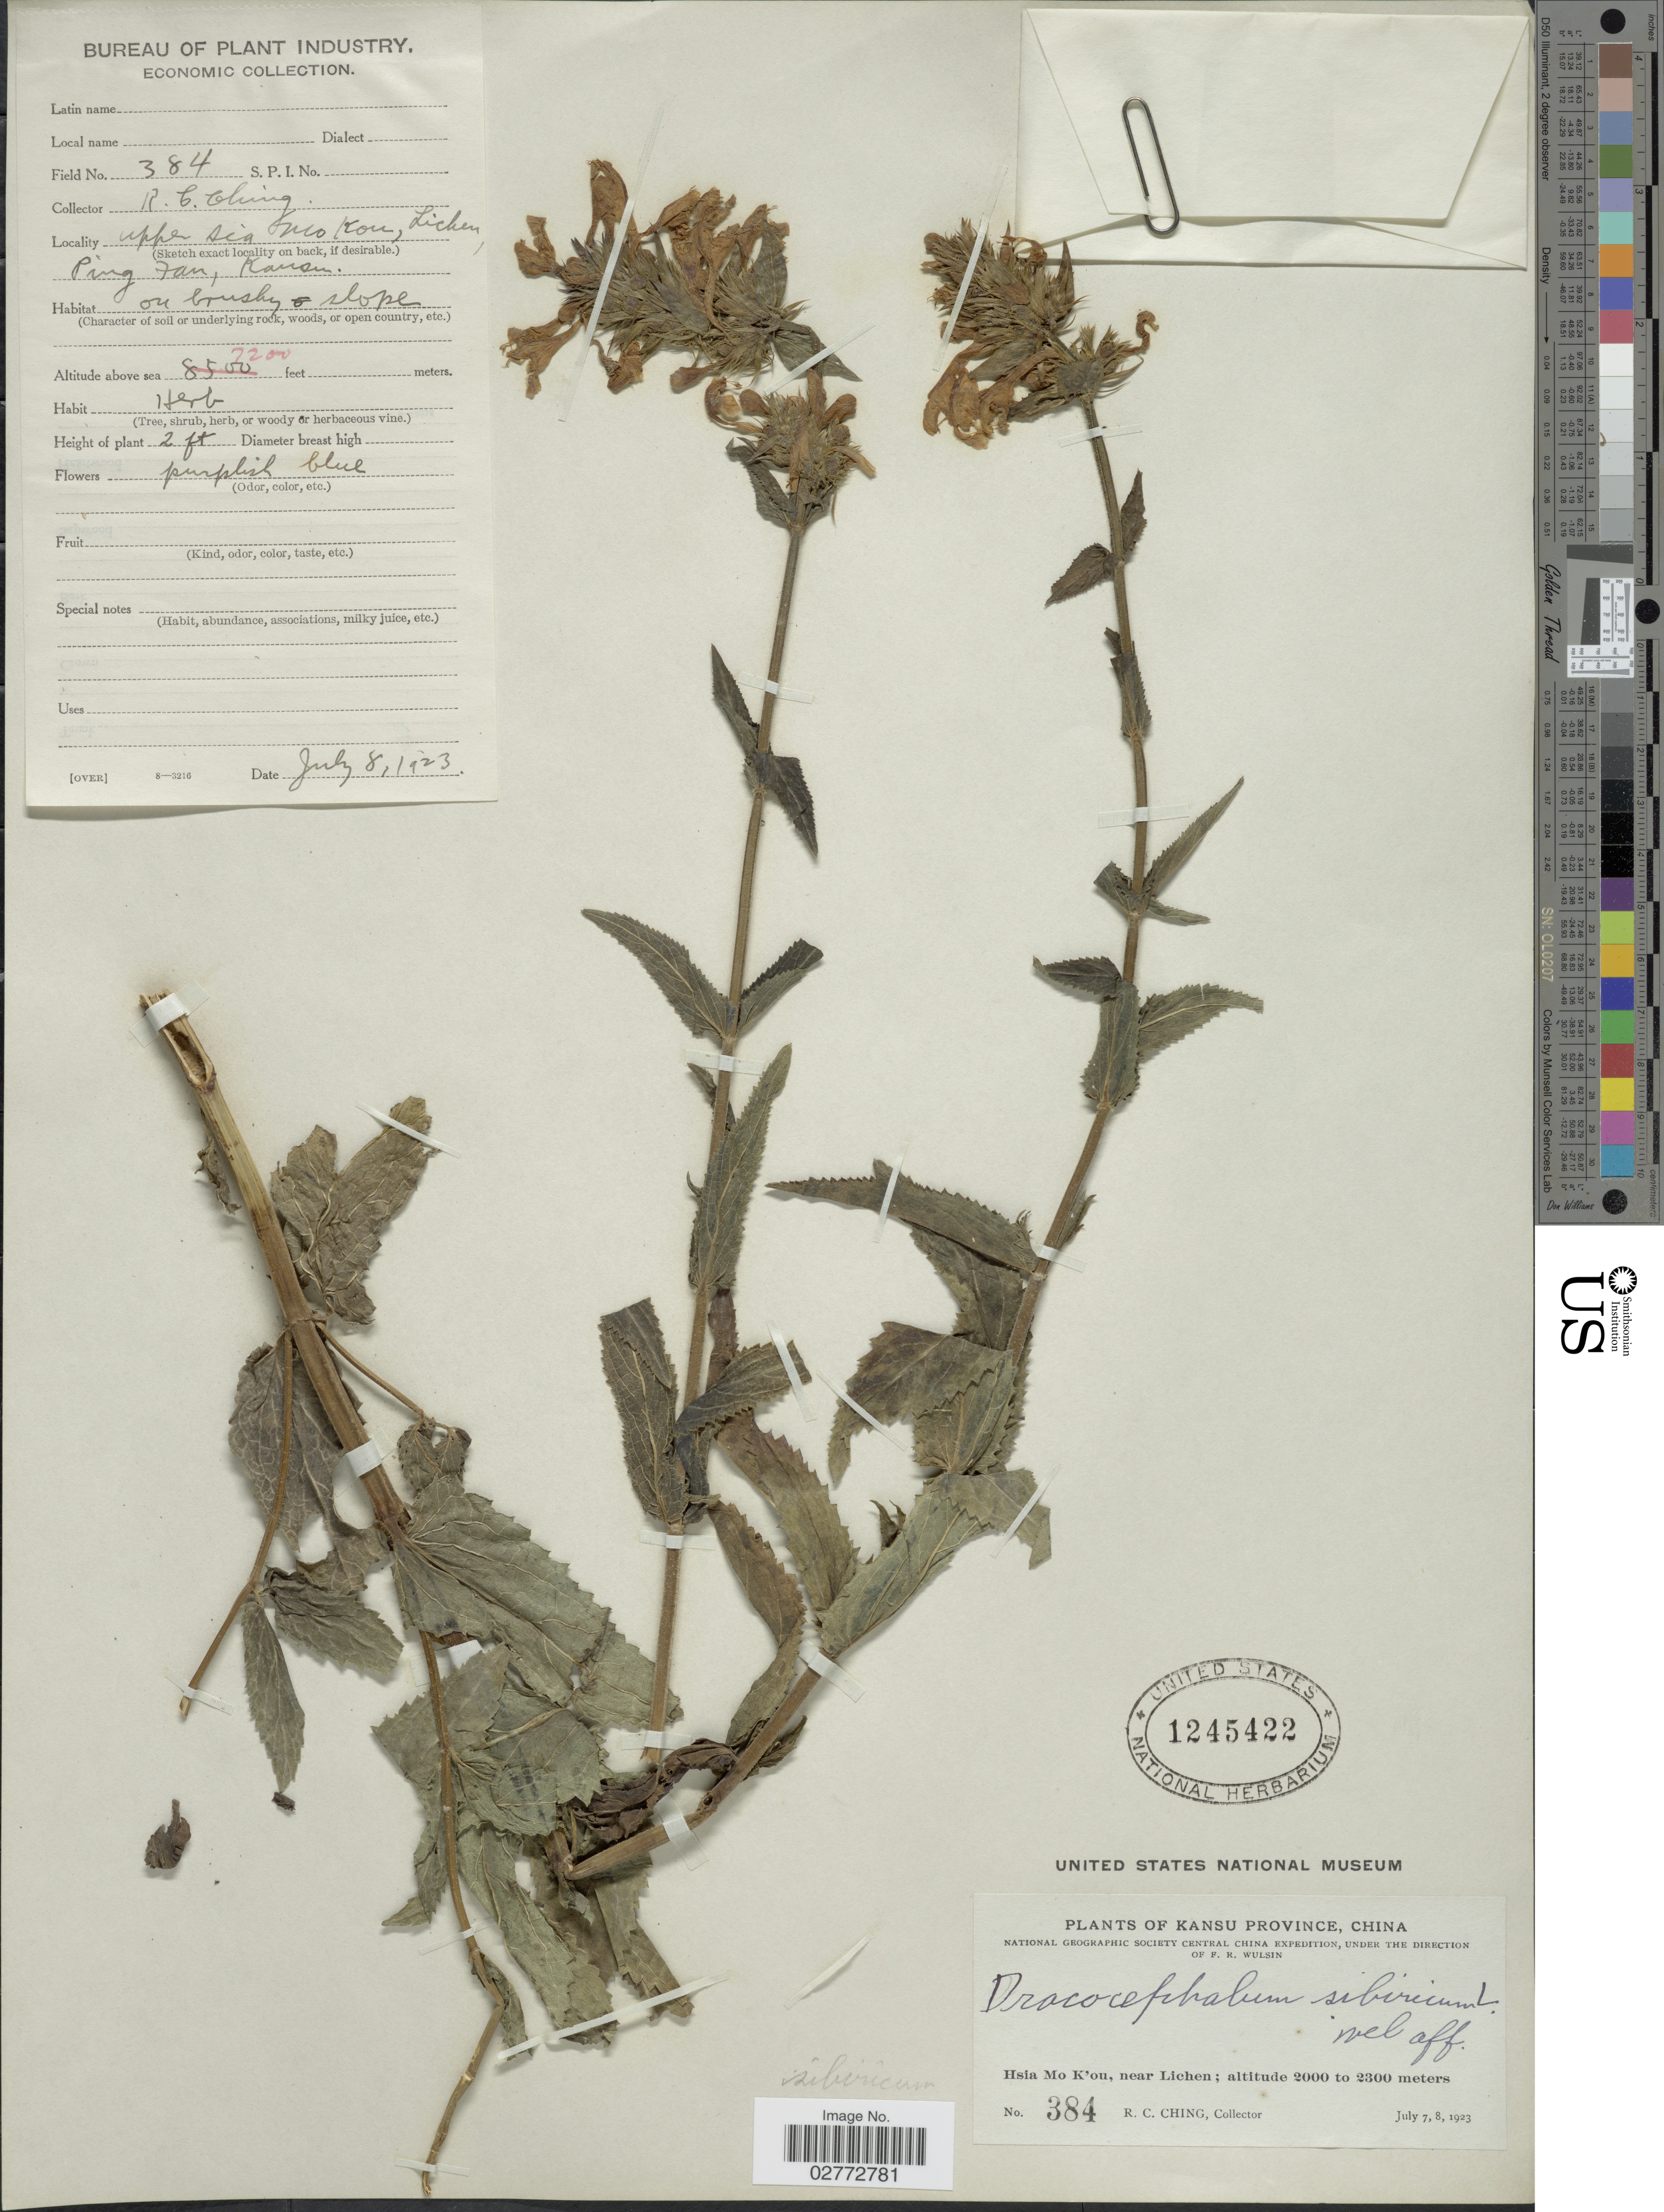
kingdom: Plantae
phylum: Tracheophyta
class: Magnoliopsida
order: Lamiales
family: Lamiaceae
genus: Dracocephalum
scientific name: Dracocephalum sibiricum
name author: (L.) L.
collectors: R. C. Ching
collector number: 384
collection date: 1923-07-08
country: China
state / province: Gansu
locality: Kansu Province. Hsia Mo K'ou, near Lichen. Upper Sia Mo Kou, Lichen, Ping Fan.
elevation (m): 2195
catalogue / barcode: US 1245422